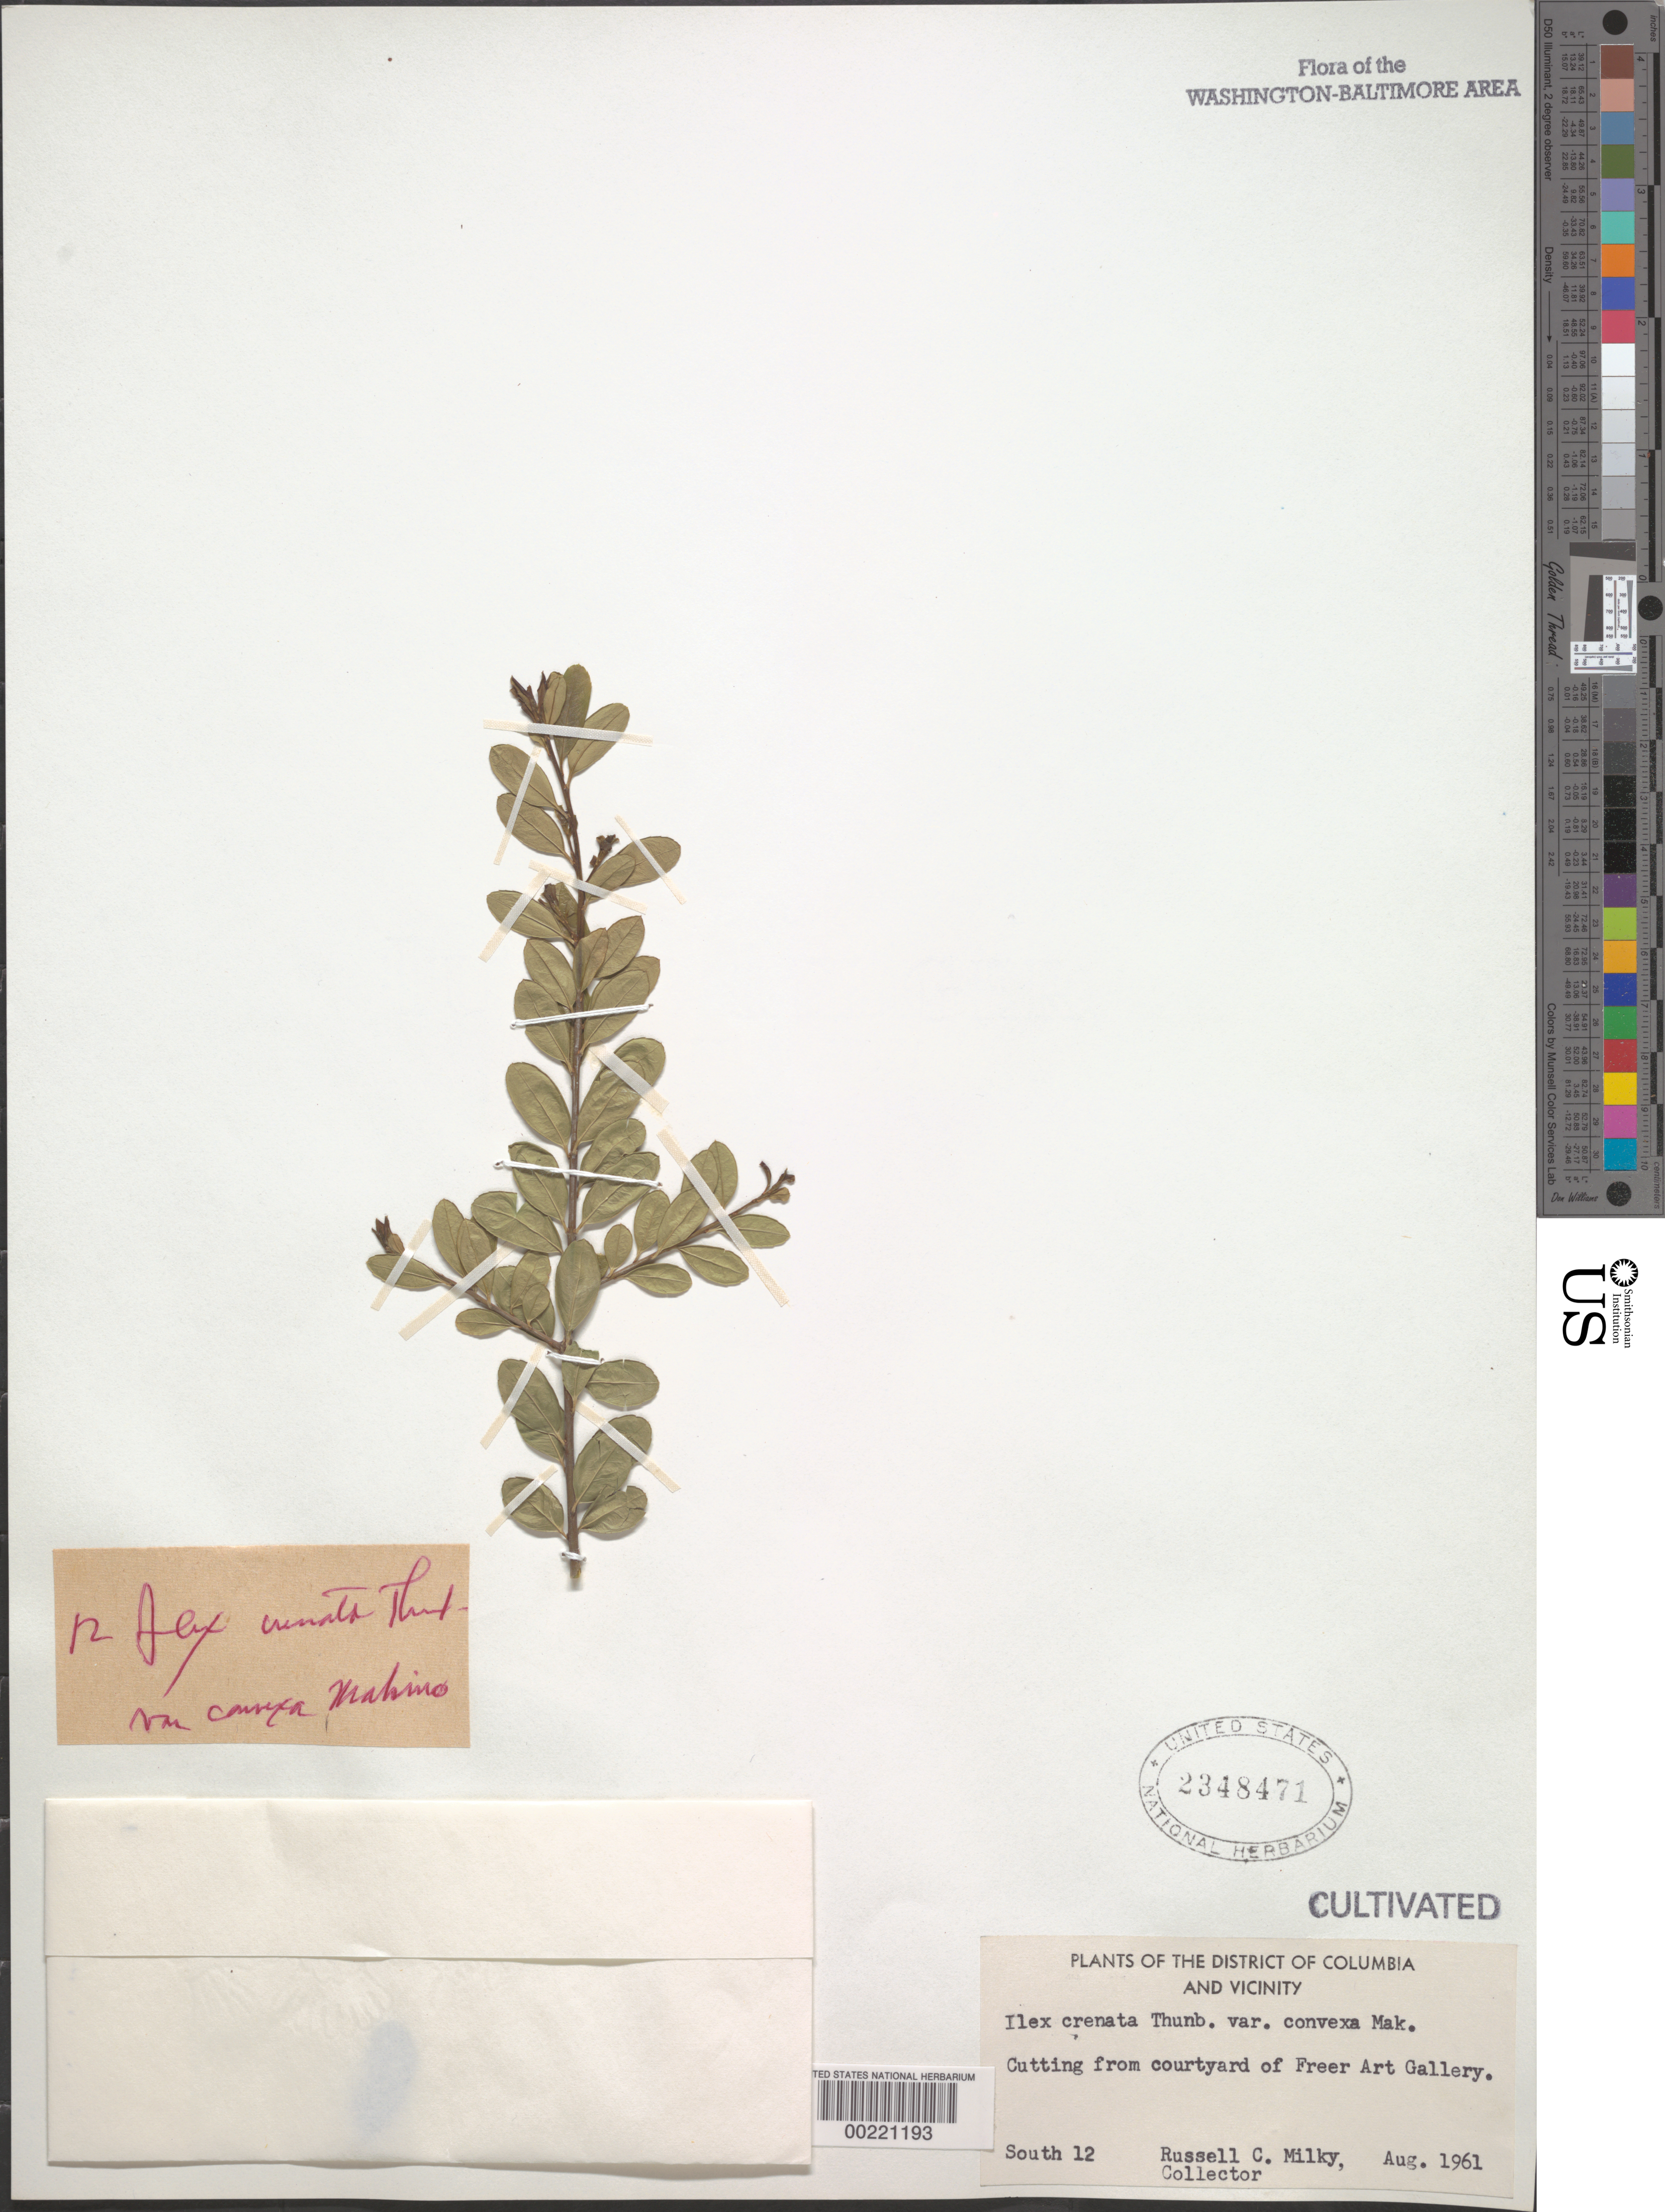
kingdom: Plantae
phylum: Tracheophyta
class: Magnoliopsida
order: Aquifoliales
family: Aquifoliaceae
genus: Ilex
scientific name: Ilex crenata var. convexa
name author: Makino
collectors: R. Milky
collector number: South 12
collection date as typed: Aug 1961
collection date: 1961-08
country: United States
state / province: District of Columbia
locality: Courtyard of Freer Art Gallery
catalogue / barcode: US 2348471